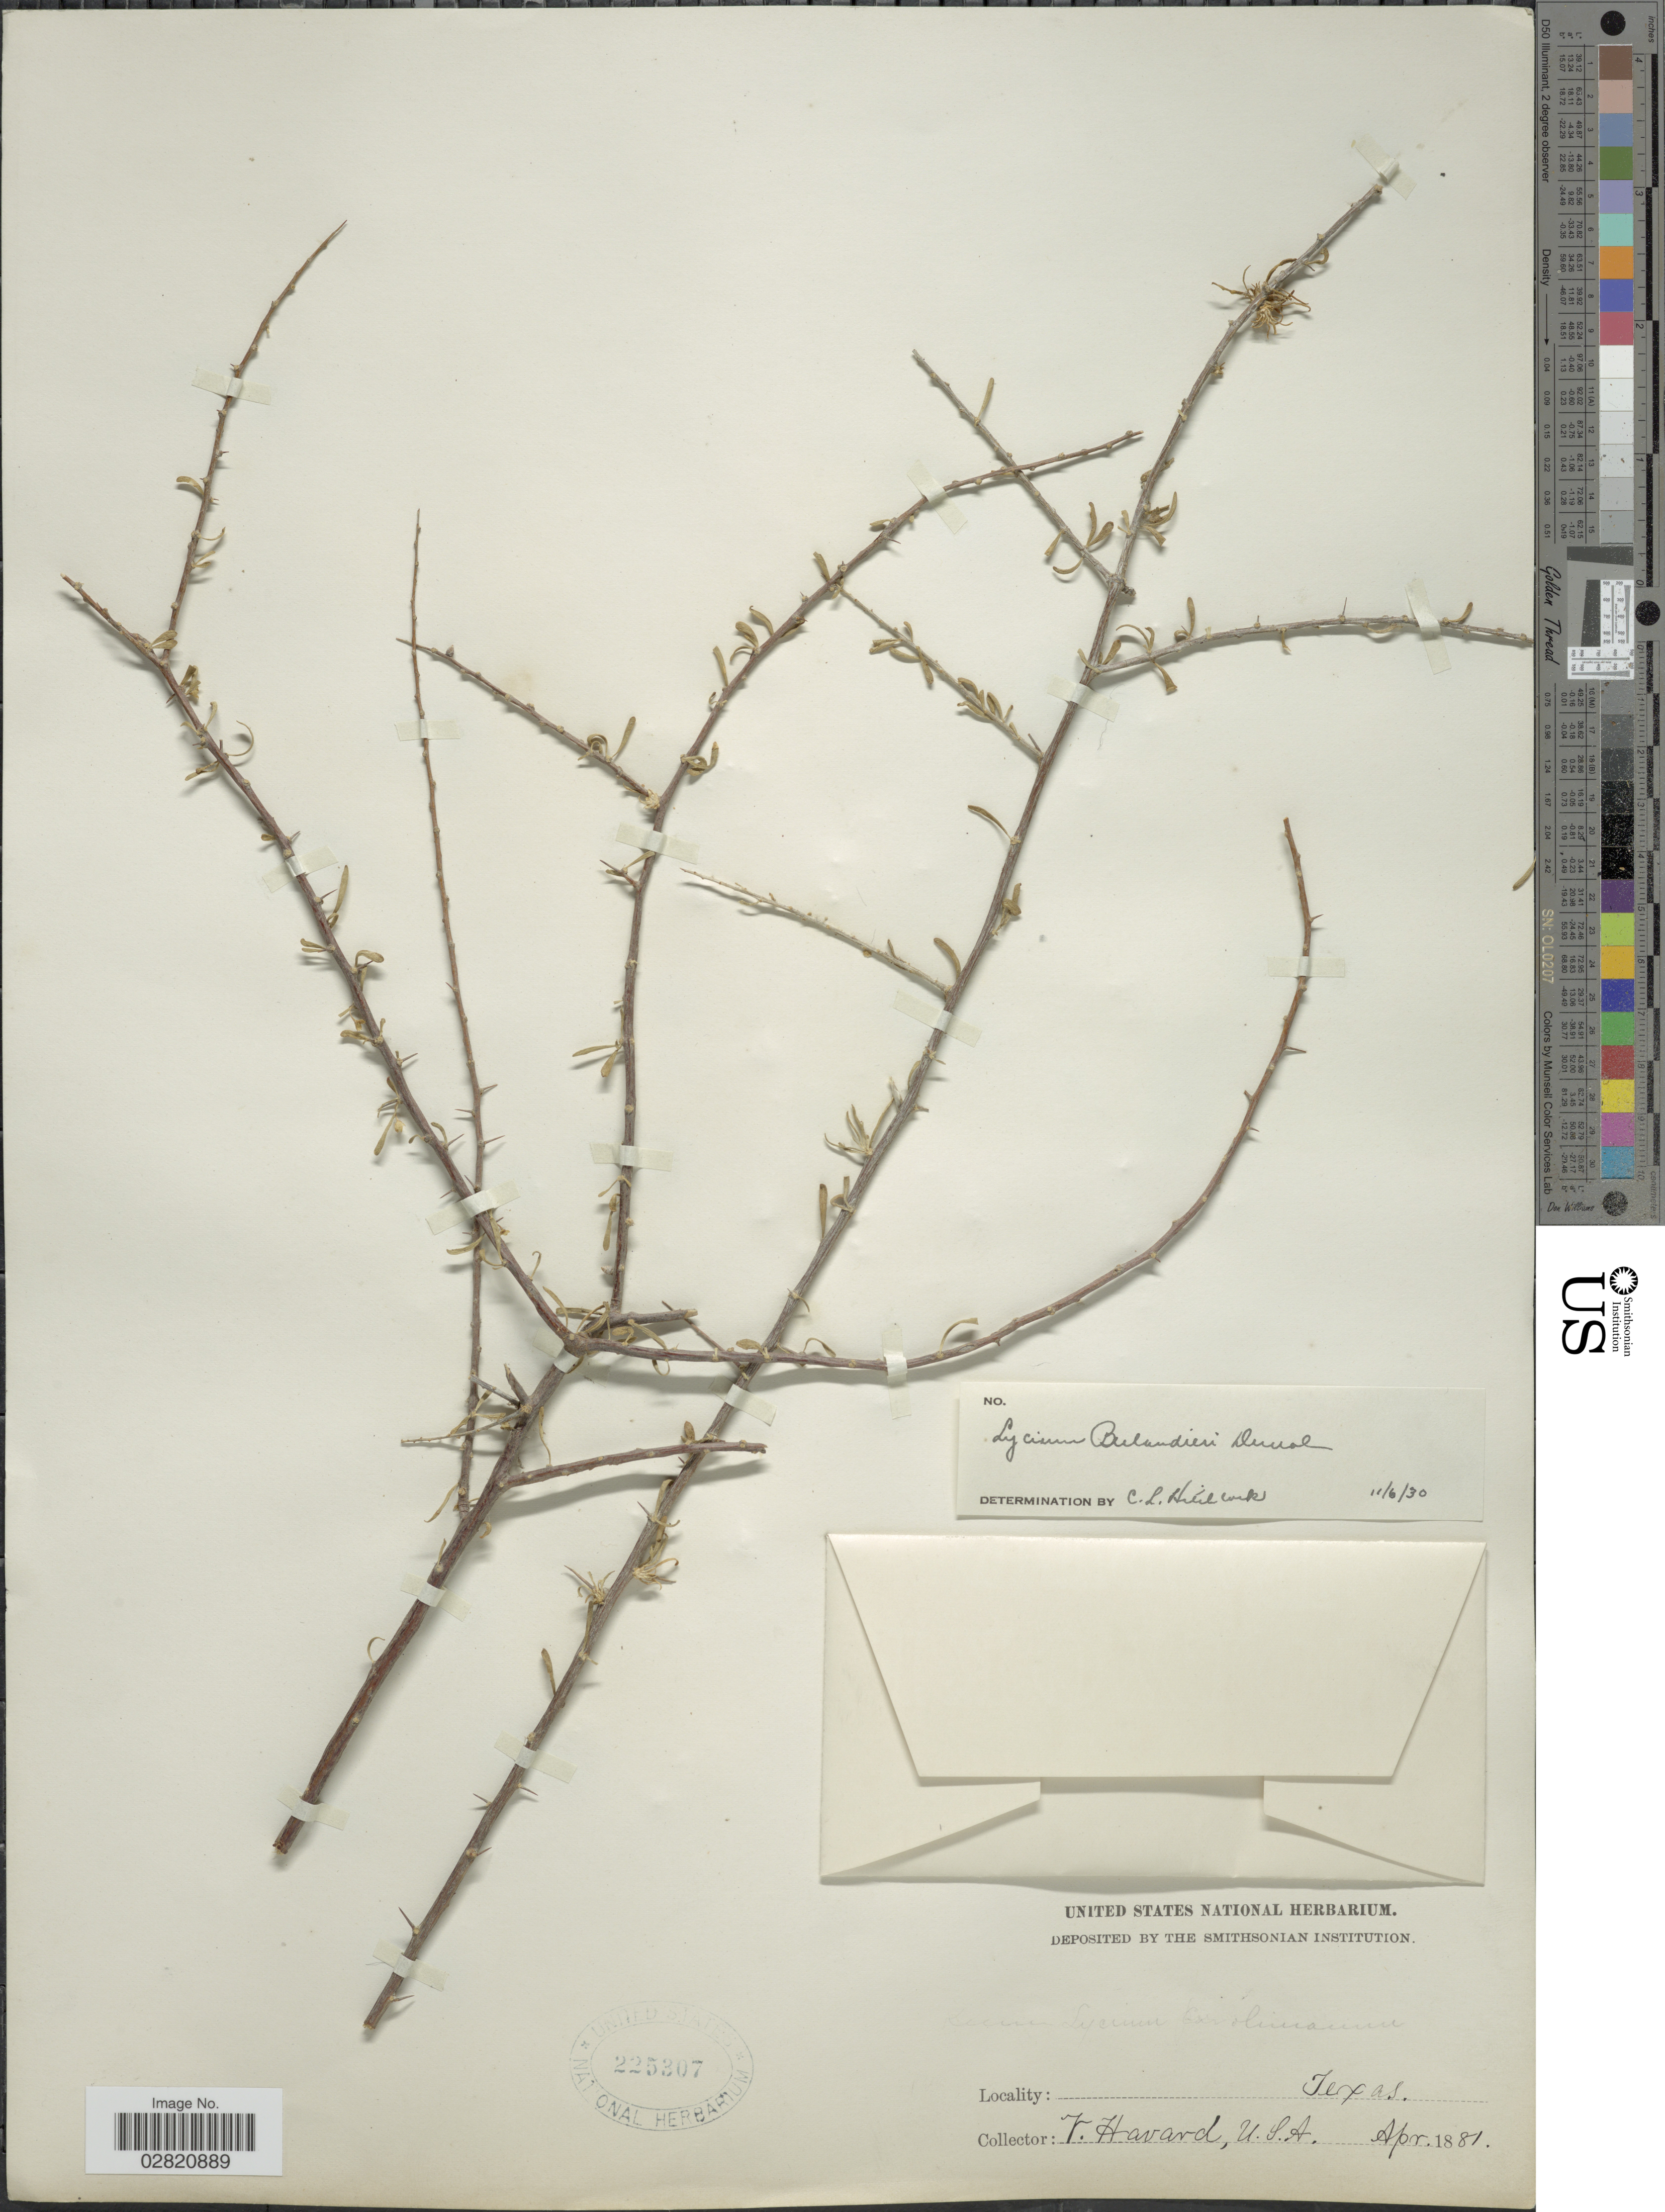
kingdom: Plantae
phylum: Tracheophyta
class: Magnoliopsida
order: Solanales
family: Solanaceae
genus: Lycium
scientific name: Lycium berlandieri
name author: Dunal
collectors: V. Havard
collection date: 1881-04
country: United States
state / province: Texas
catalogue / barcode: US 225307